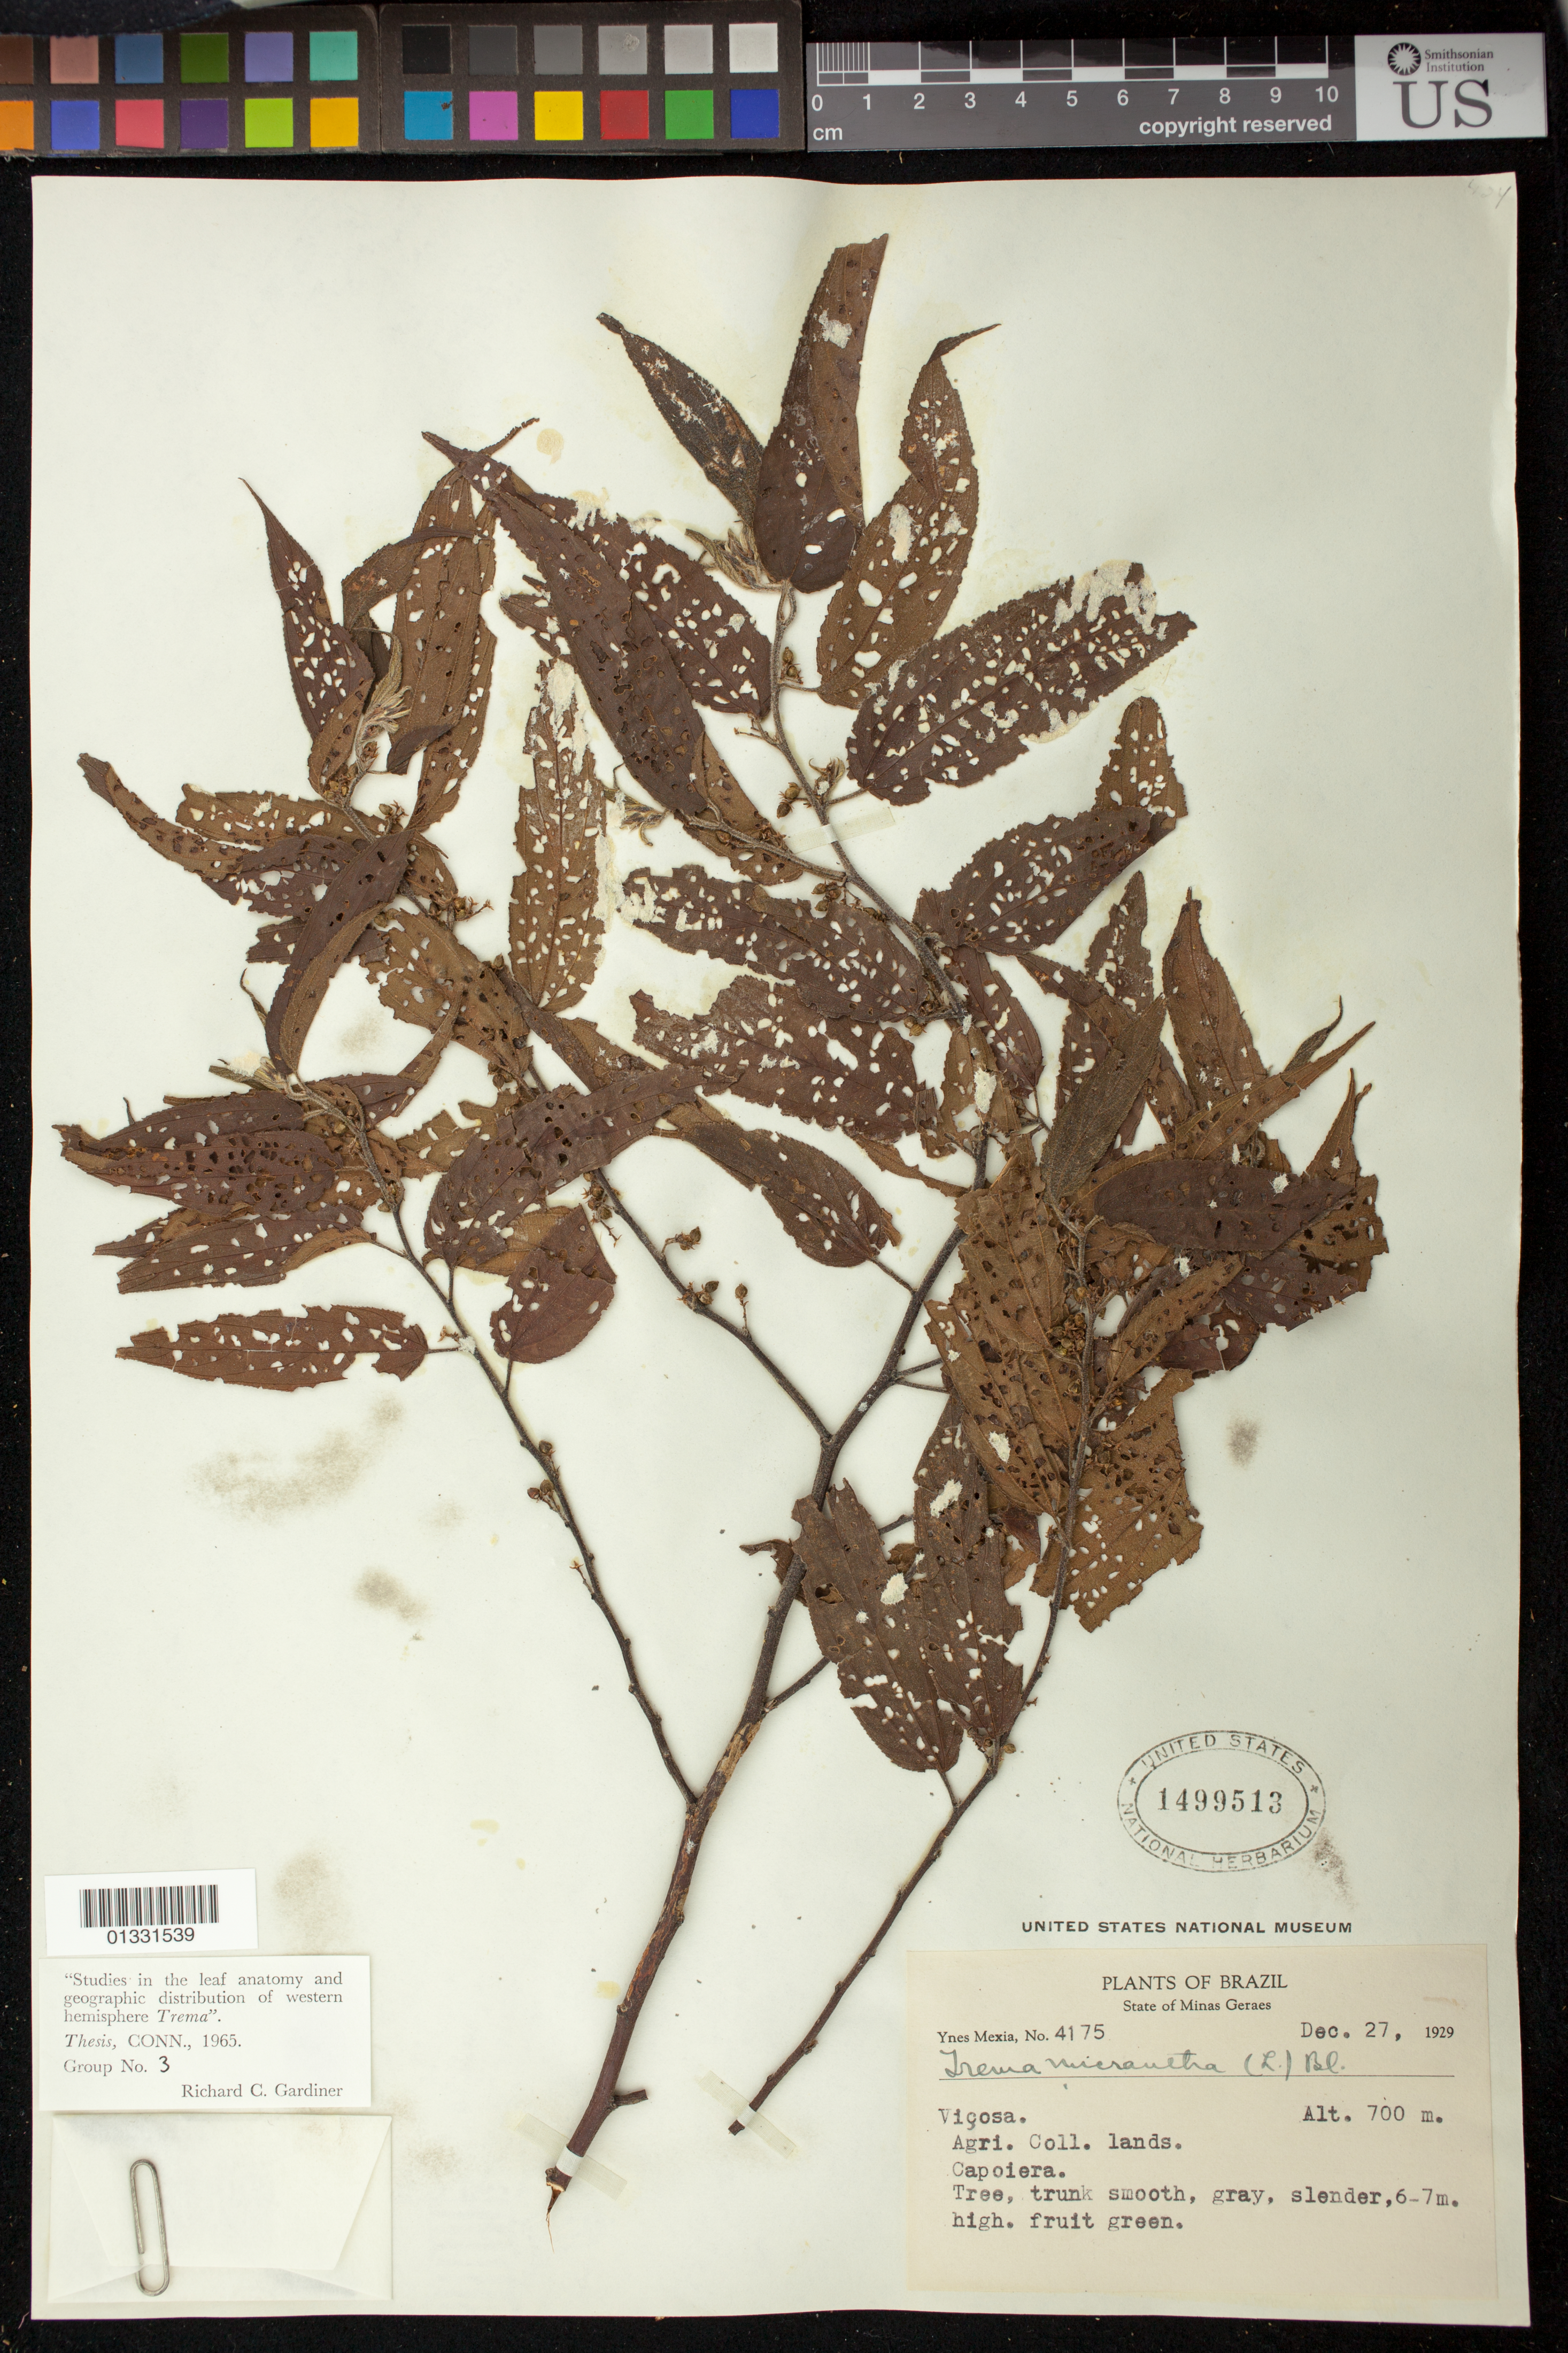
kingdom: Plantae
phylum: Tracheophyta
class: Magnoliopsida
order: Rosales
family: Cannabaceae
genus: Trema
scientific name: Trema micranthum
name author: (L.) Blume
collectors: Y. Mexia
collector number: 4175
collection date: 1929-12-27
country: Brazil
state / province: Minas Gerais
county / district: Viçosa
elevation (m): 700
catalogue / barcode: US 1499513